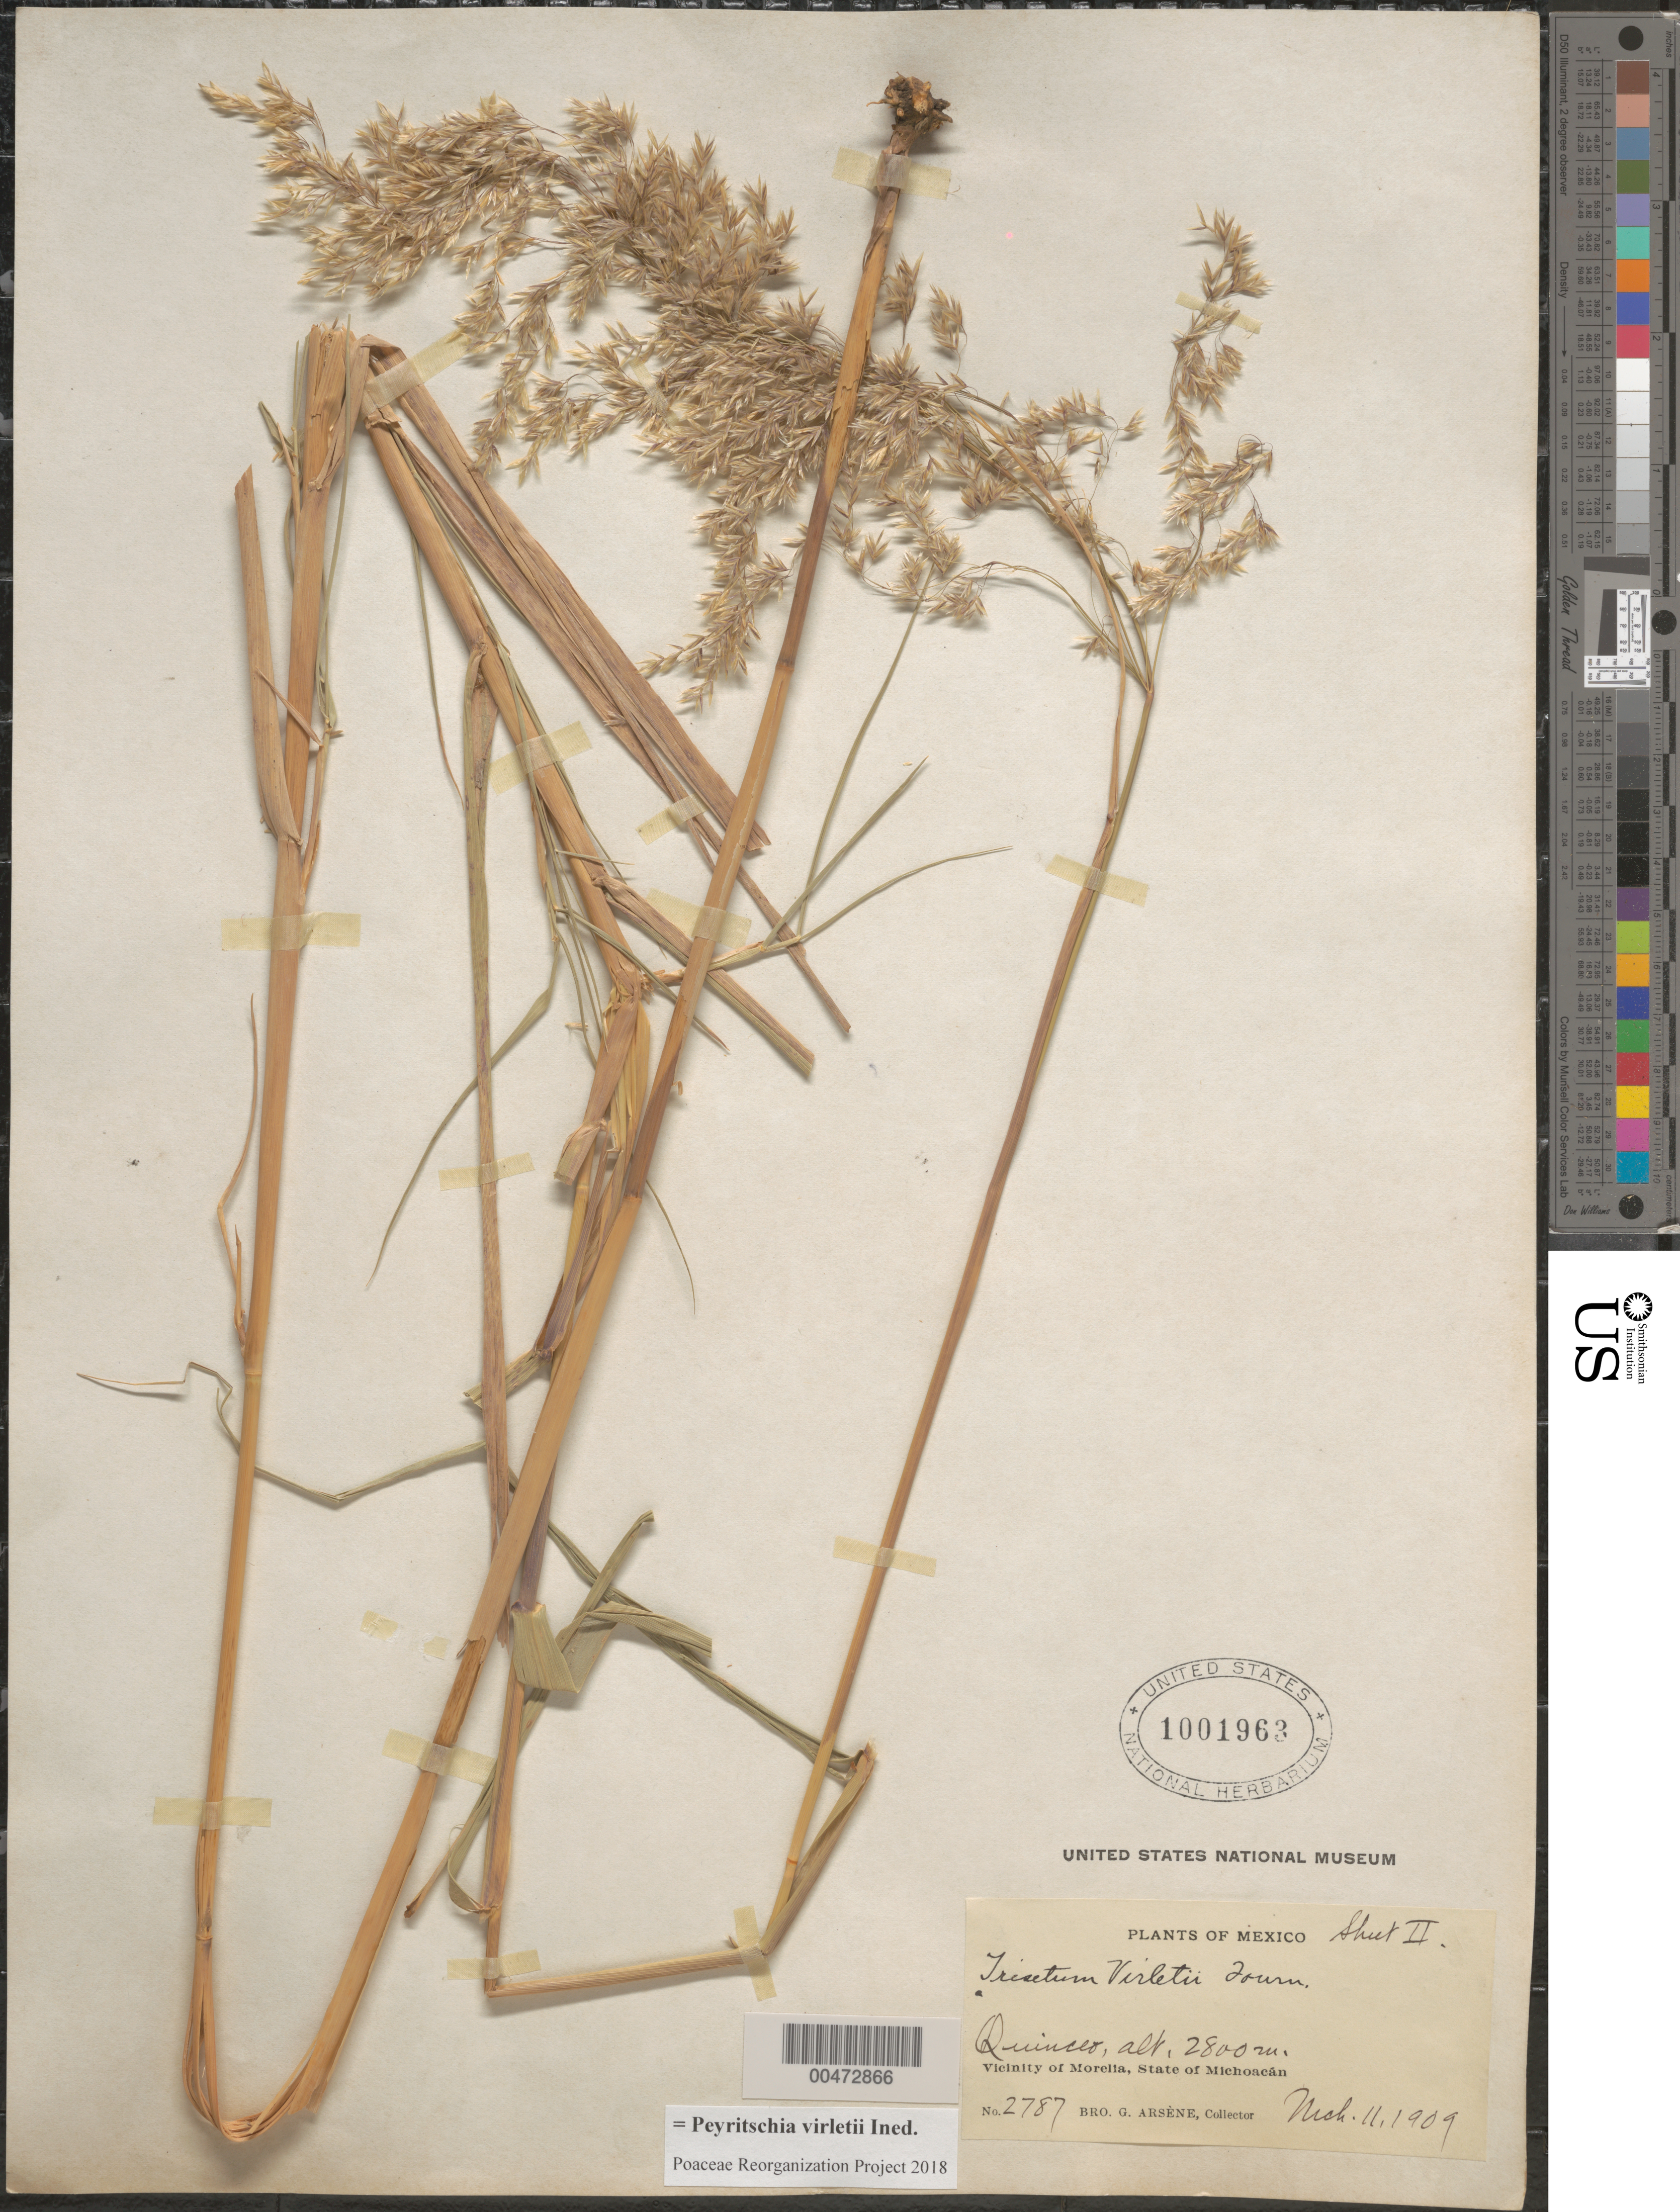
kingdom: Plantae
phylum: Tracheophyta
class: Liliopsida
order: Poales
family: Poaceae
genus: Peyritschia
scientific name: Peyritschia virletii ined.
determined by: Poaceae Reorganization Project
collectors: Bro. G. Arsène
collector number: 2787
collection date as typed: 11 Mar 1909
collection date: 1909-03-11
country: Mexico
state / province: Michoacán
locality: Quinceo, vicinity of Morelia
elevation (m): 2800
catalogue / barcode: US 1001963